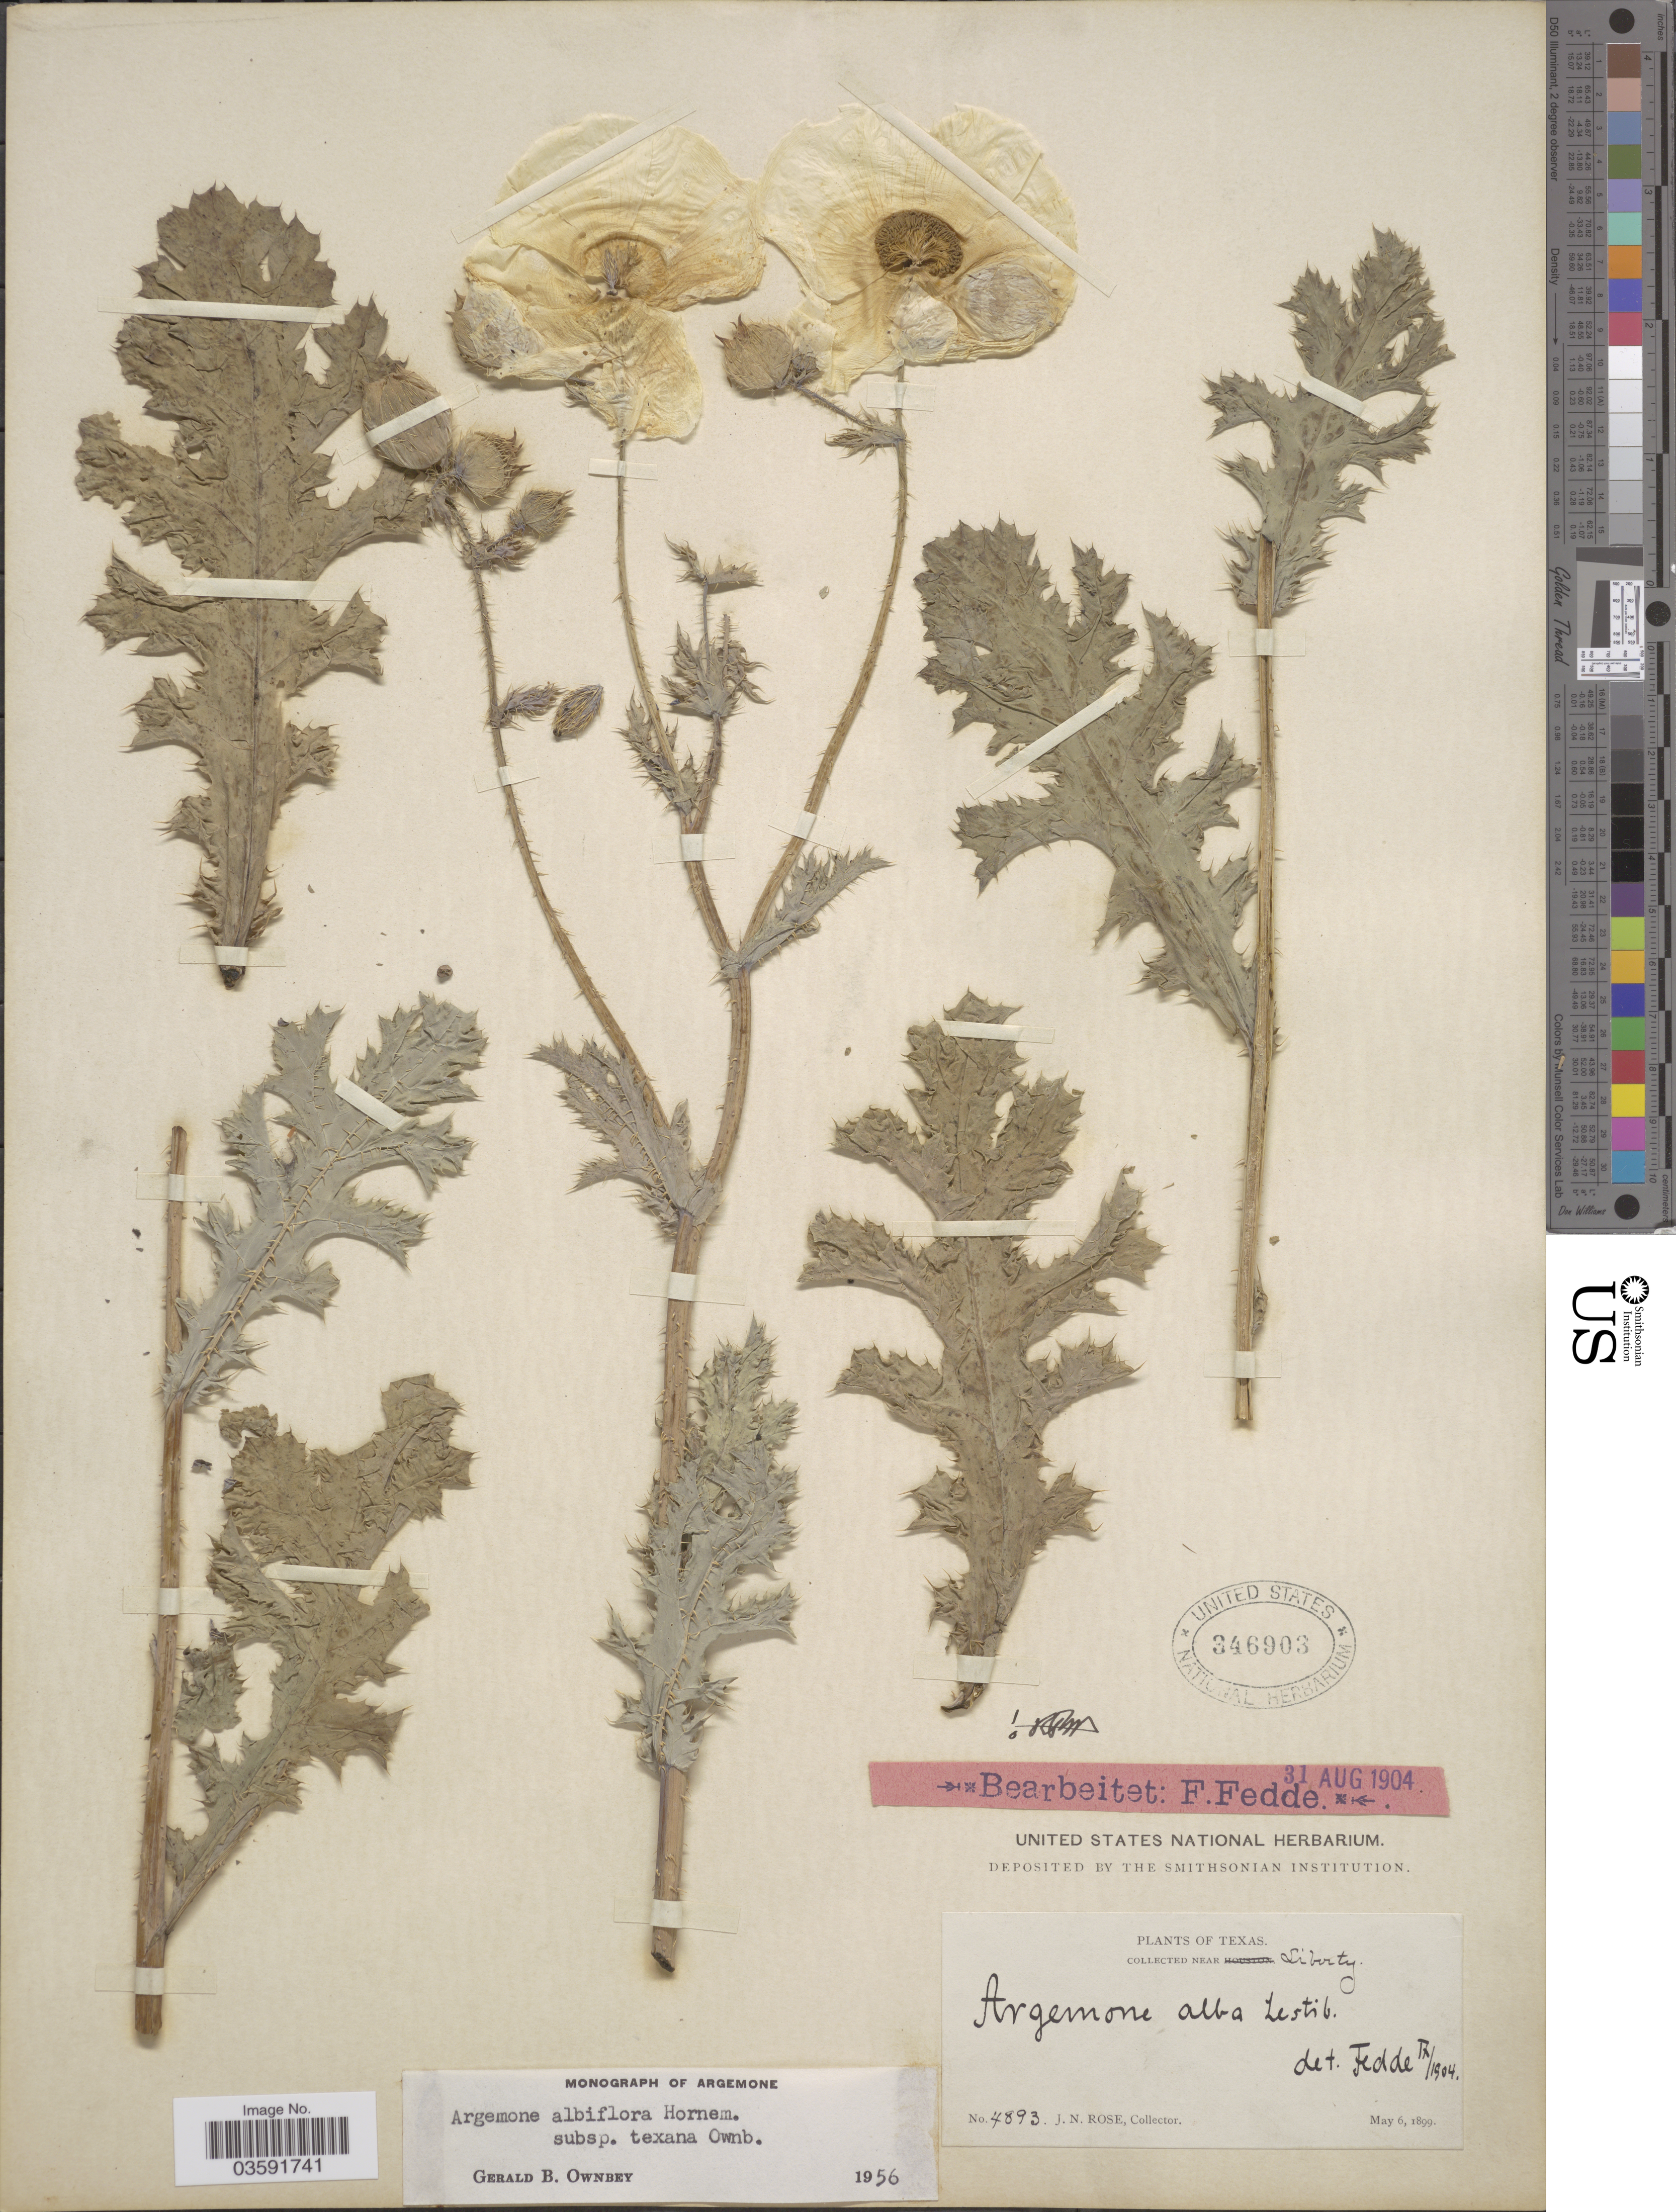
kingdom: Plantae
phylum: Tracheophyta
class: Magnoliopsida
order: Ranunculales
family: Papaveraceae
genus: Argemone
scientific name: Argemone albiflora subsp. texana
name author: G.B. Ownbey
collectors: J. N. Rose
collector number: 4893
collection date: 1899-05-06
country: United States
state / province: Texas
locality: Near Liberty.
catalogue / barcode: US 346903